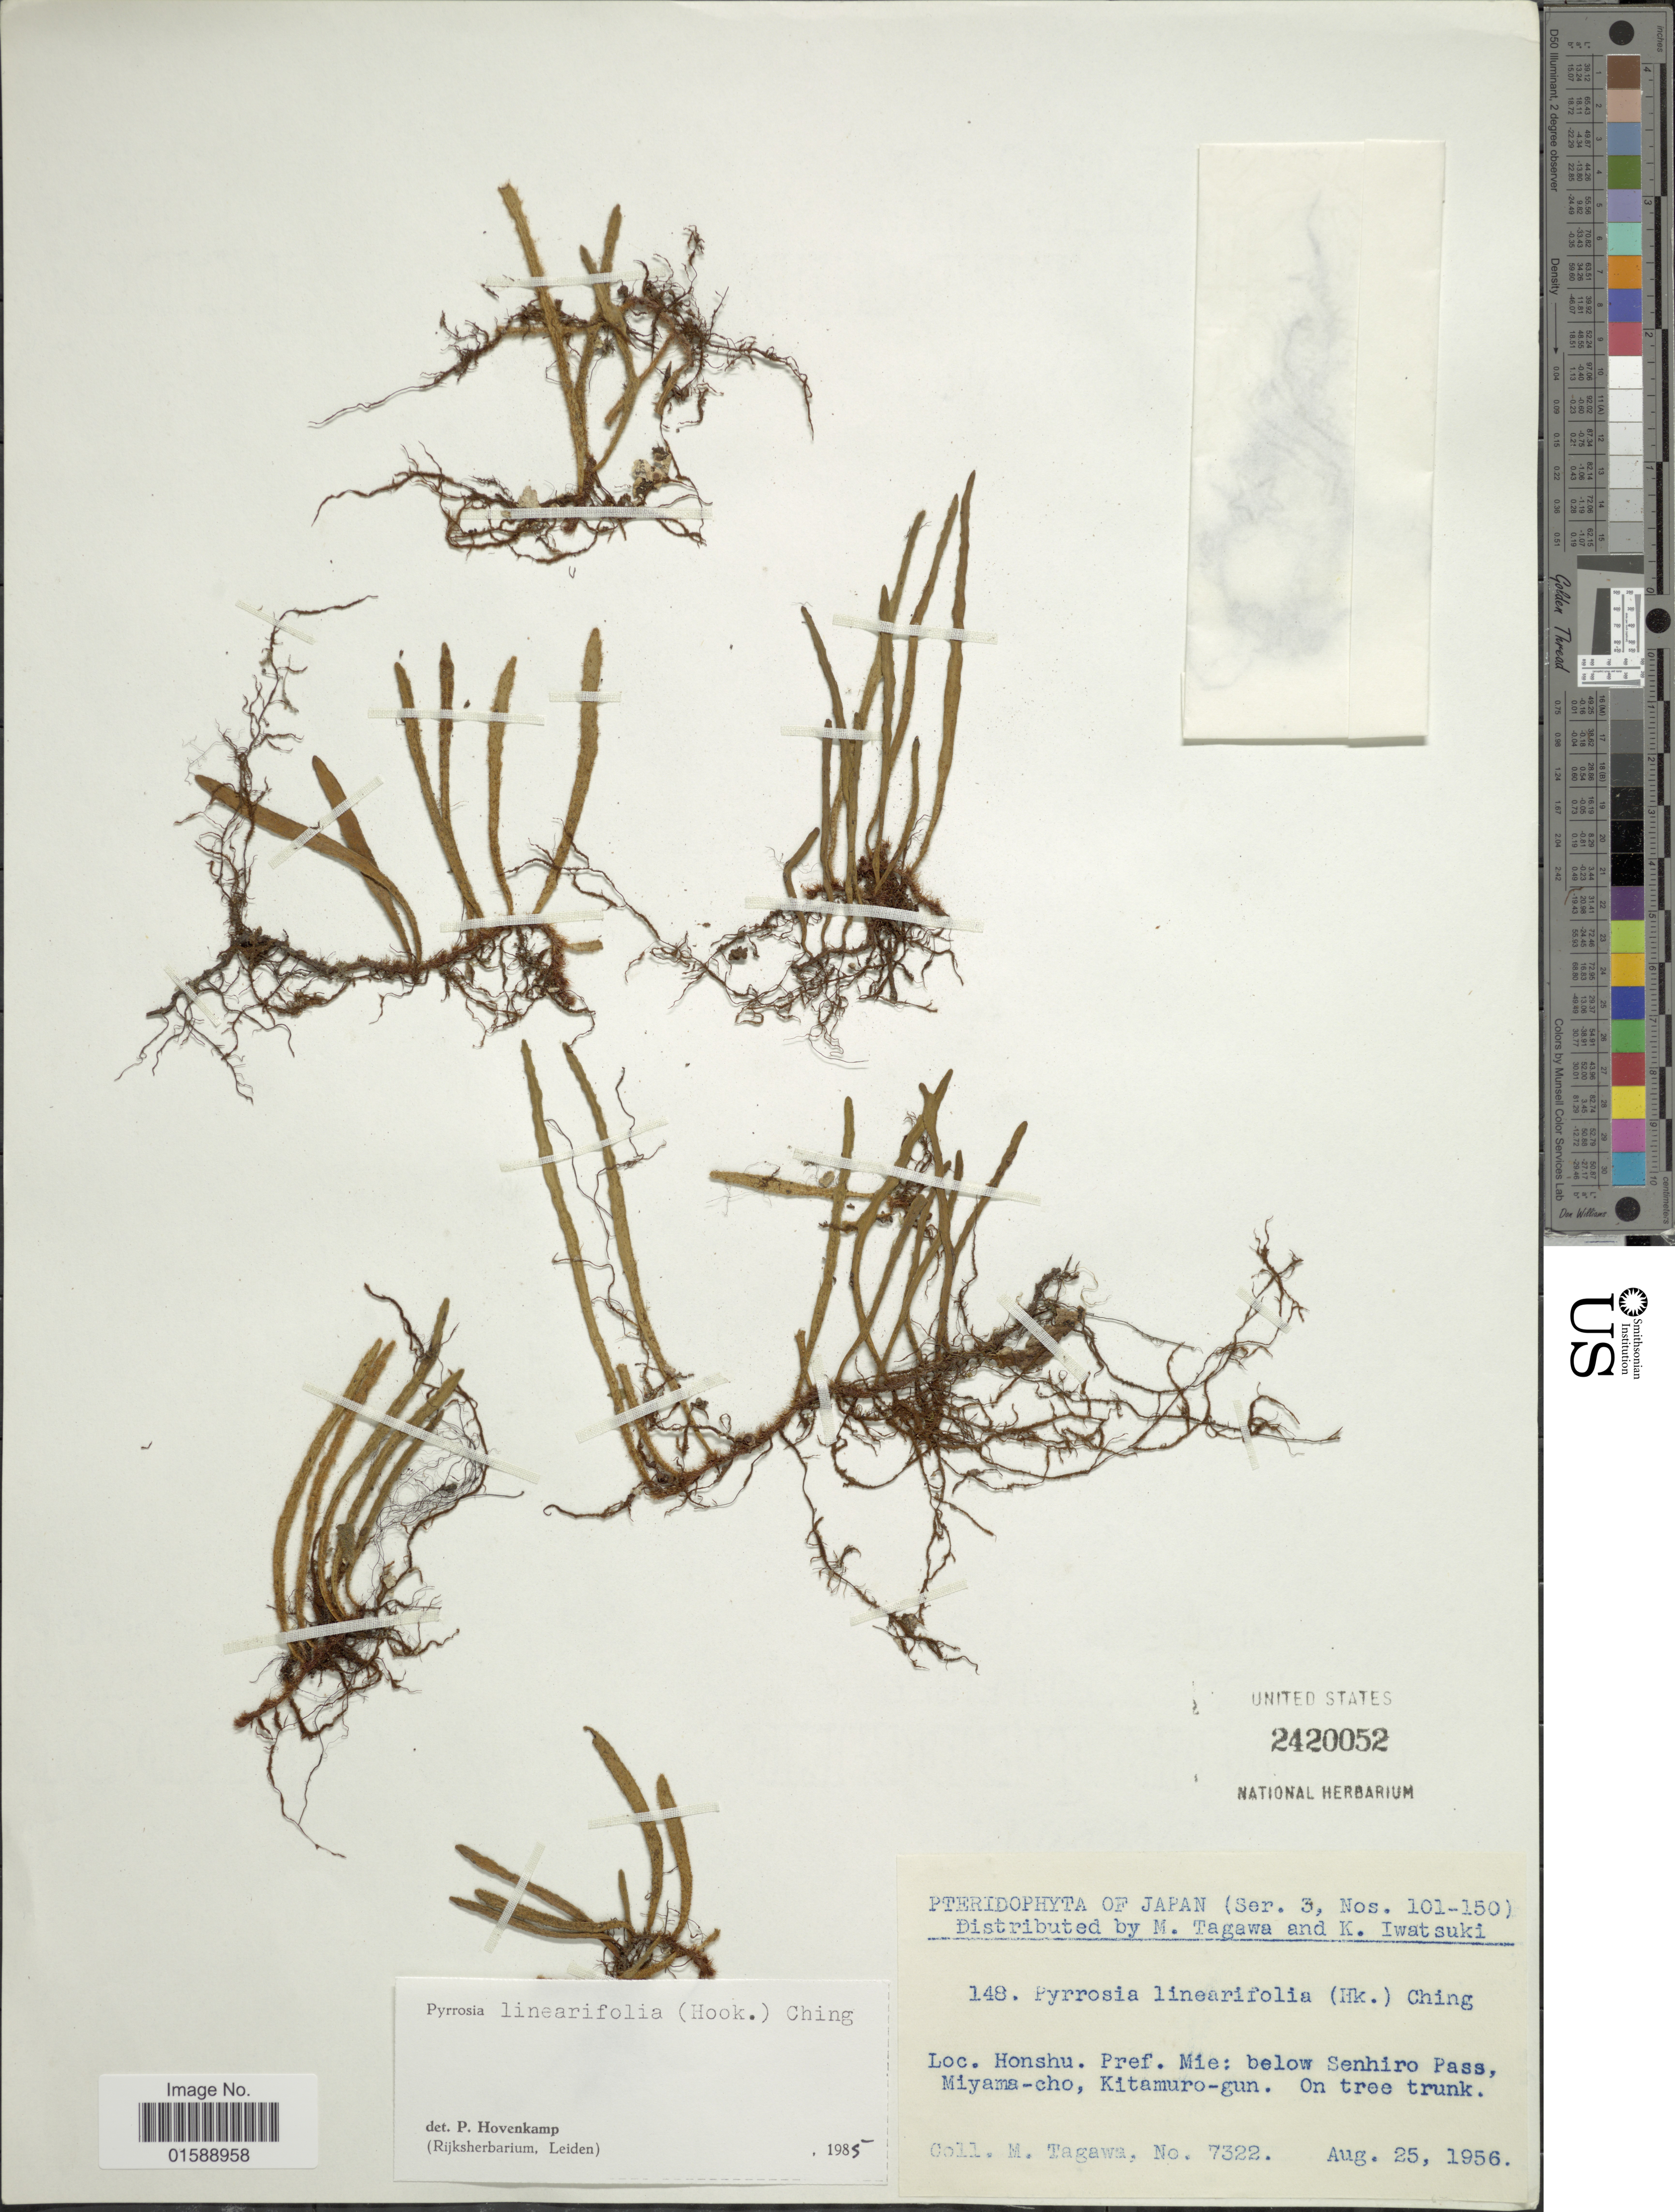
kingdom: Plantae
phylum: Tracheophyta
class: Polypodiopsida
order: Polypodiales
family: Polypodiaceae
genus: Pyrrosia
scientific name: Pyrrosia linearifolia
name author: (Hook.) Ching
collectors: M. Tagawa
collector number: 7322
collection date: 1956-08-25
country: Japan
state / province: Mie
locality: Honshu: below Senhiro Pass, Miyam-cho, Kitamuro-gun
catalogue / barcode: US 2420052